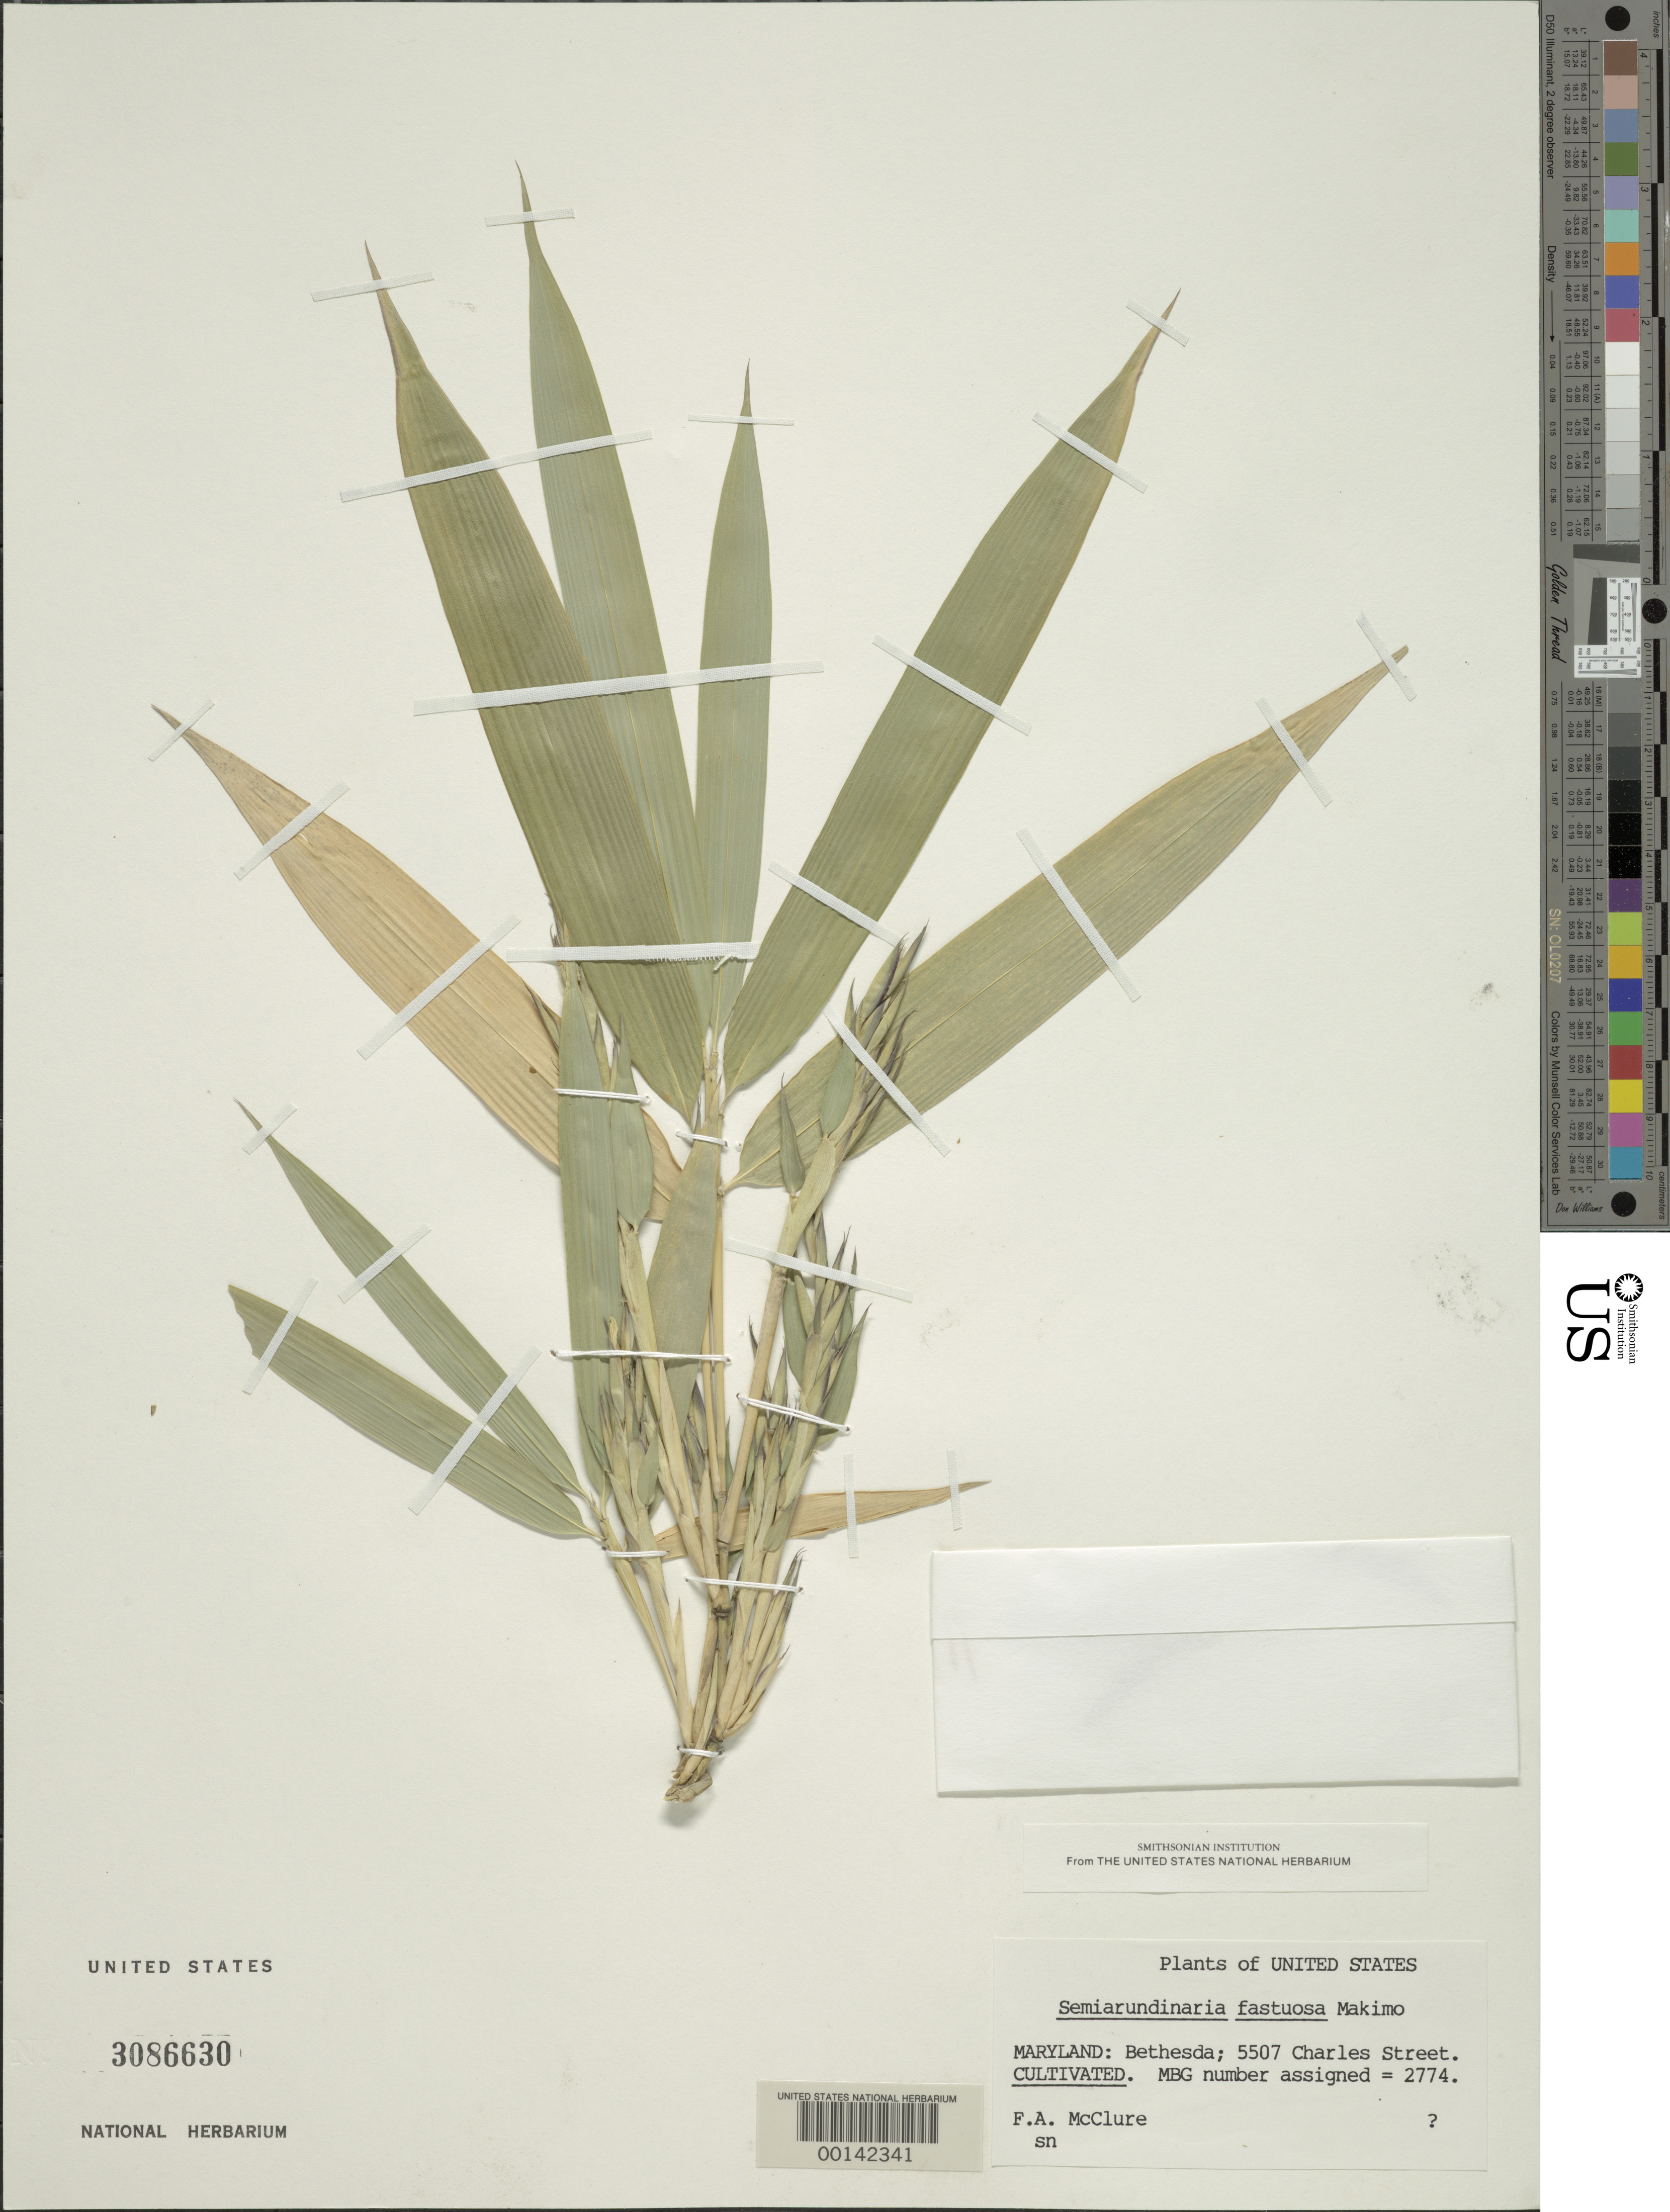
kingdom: Plantae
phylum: Tracheophyta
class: Liliopsida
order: Poales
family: Poaceae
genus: Semiarundinaria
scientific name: Semiarundinaria fastuosa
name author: Makino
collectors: F. A. McClure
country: United States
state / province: Maryland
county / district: Montgomery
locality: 5507 Charles Street, Bethesda (McClure's garden)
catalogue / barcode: US 3086630